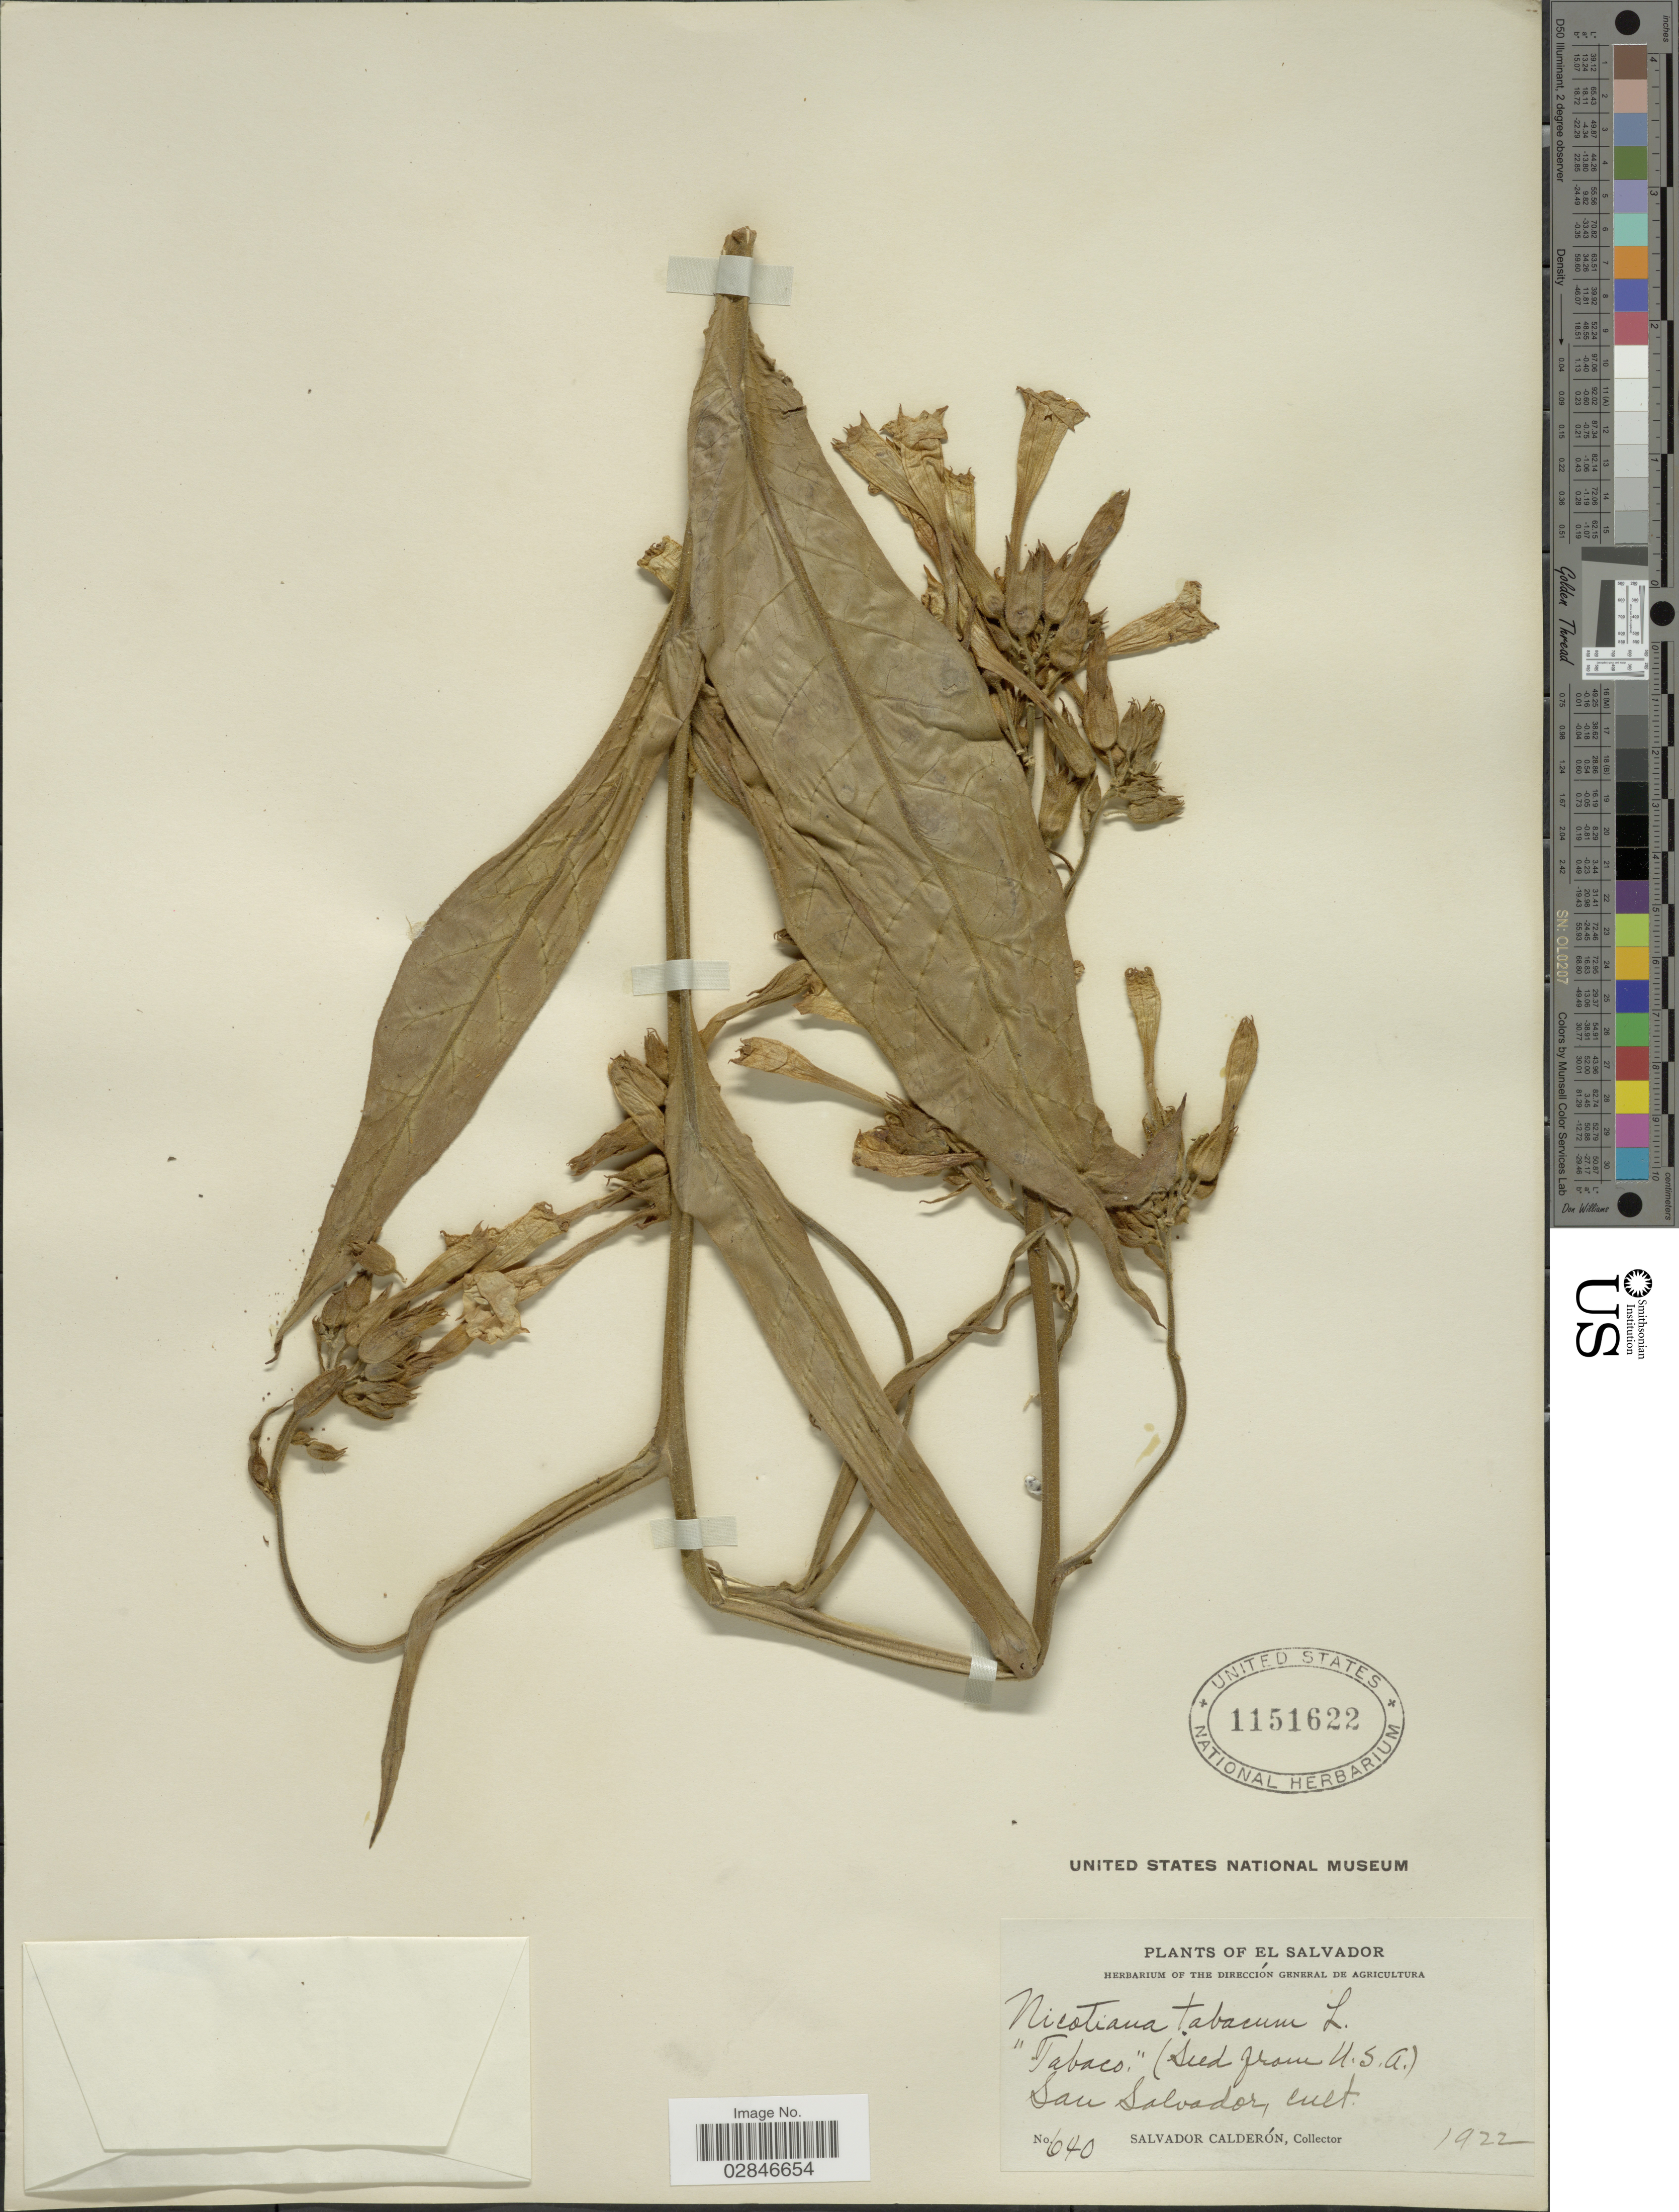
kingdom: Plantae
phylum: Tracheophyta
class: Magnoliopsida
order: Solanales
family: Solanaceae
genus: Nicotiana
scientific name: Nicotiana tabacum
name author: L.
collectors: S. Calderón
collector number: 640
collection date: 1922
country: El Salvador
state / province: San Salvador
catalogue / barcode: US 1151622